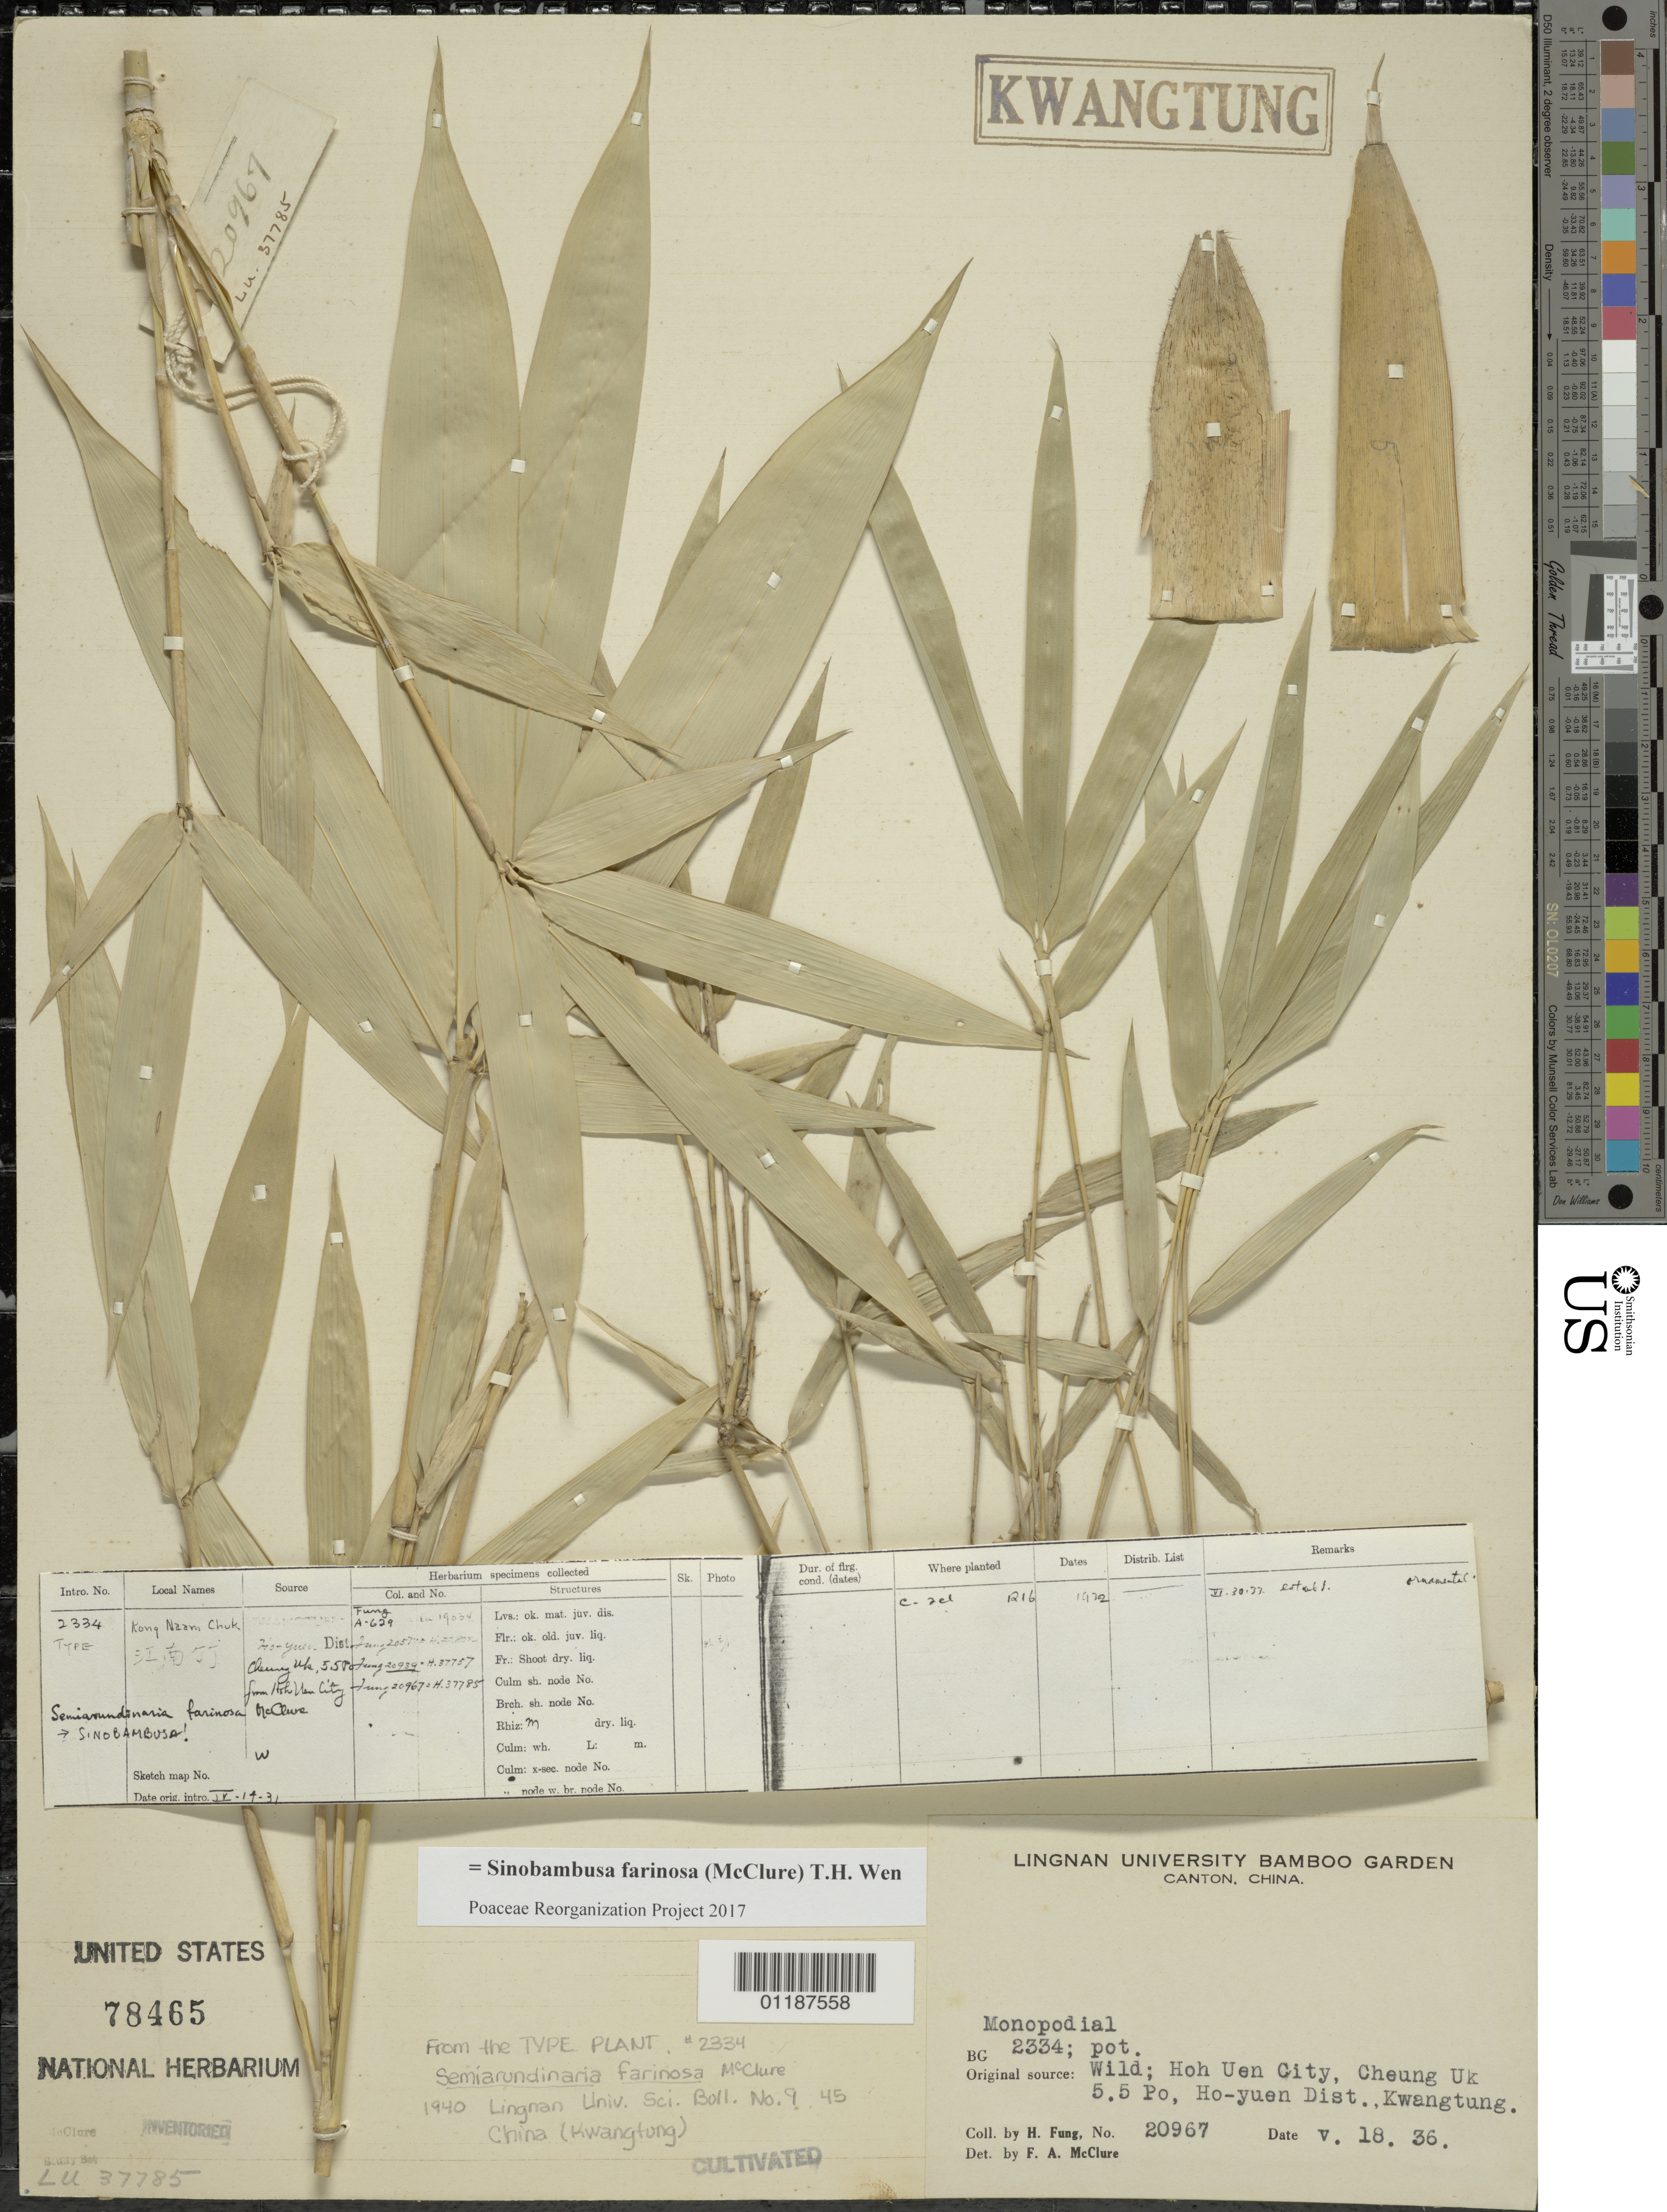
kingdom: Plantae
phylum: Tracheophyta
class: Liliopsida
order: Poales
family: Poaceae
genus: Sinobambusa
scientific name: Sinobambusa farinosa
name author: (McClure) T.H. Wen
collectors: H. L. Fung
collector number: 20967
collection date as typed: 18 May 1936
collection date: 1936-05-18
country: China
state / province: Guangdong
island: Honam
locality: Lingnan University Bamboo Garden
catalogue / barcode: US 78465